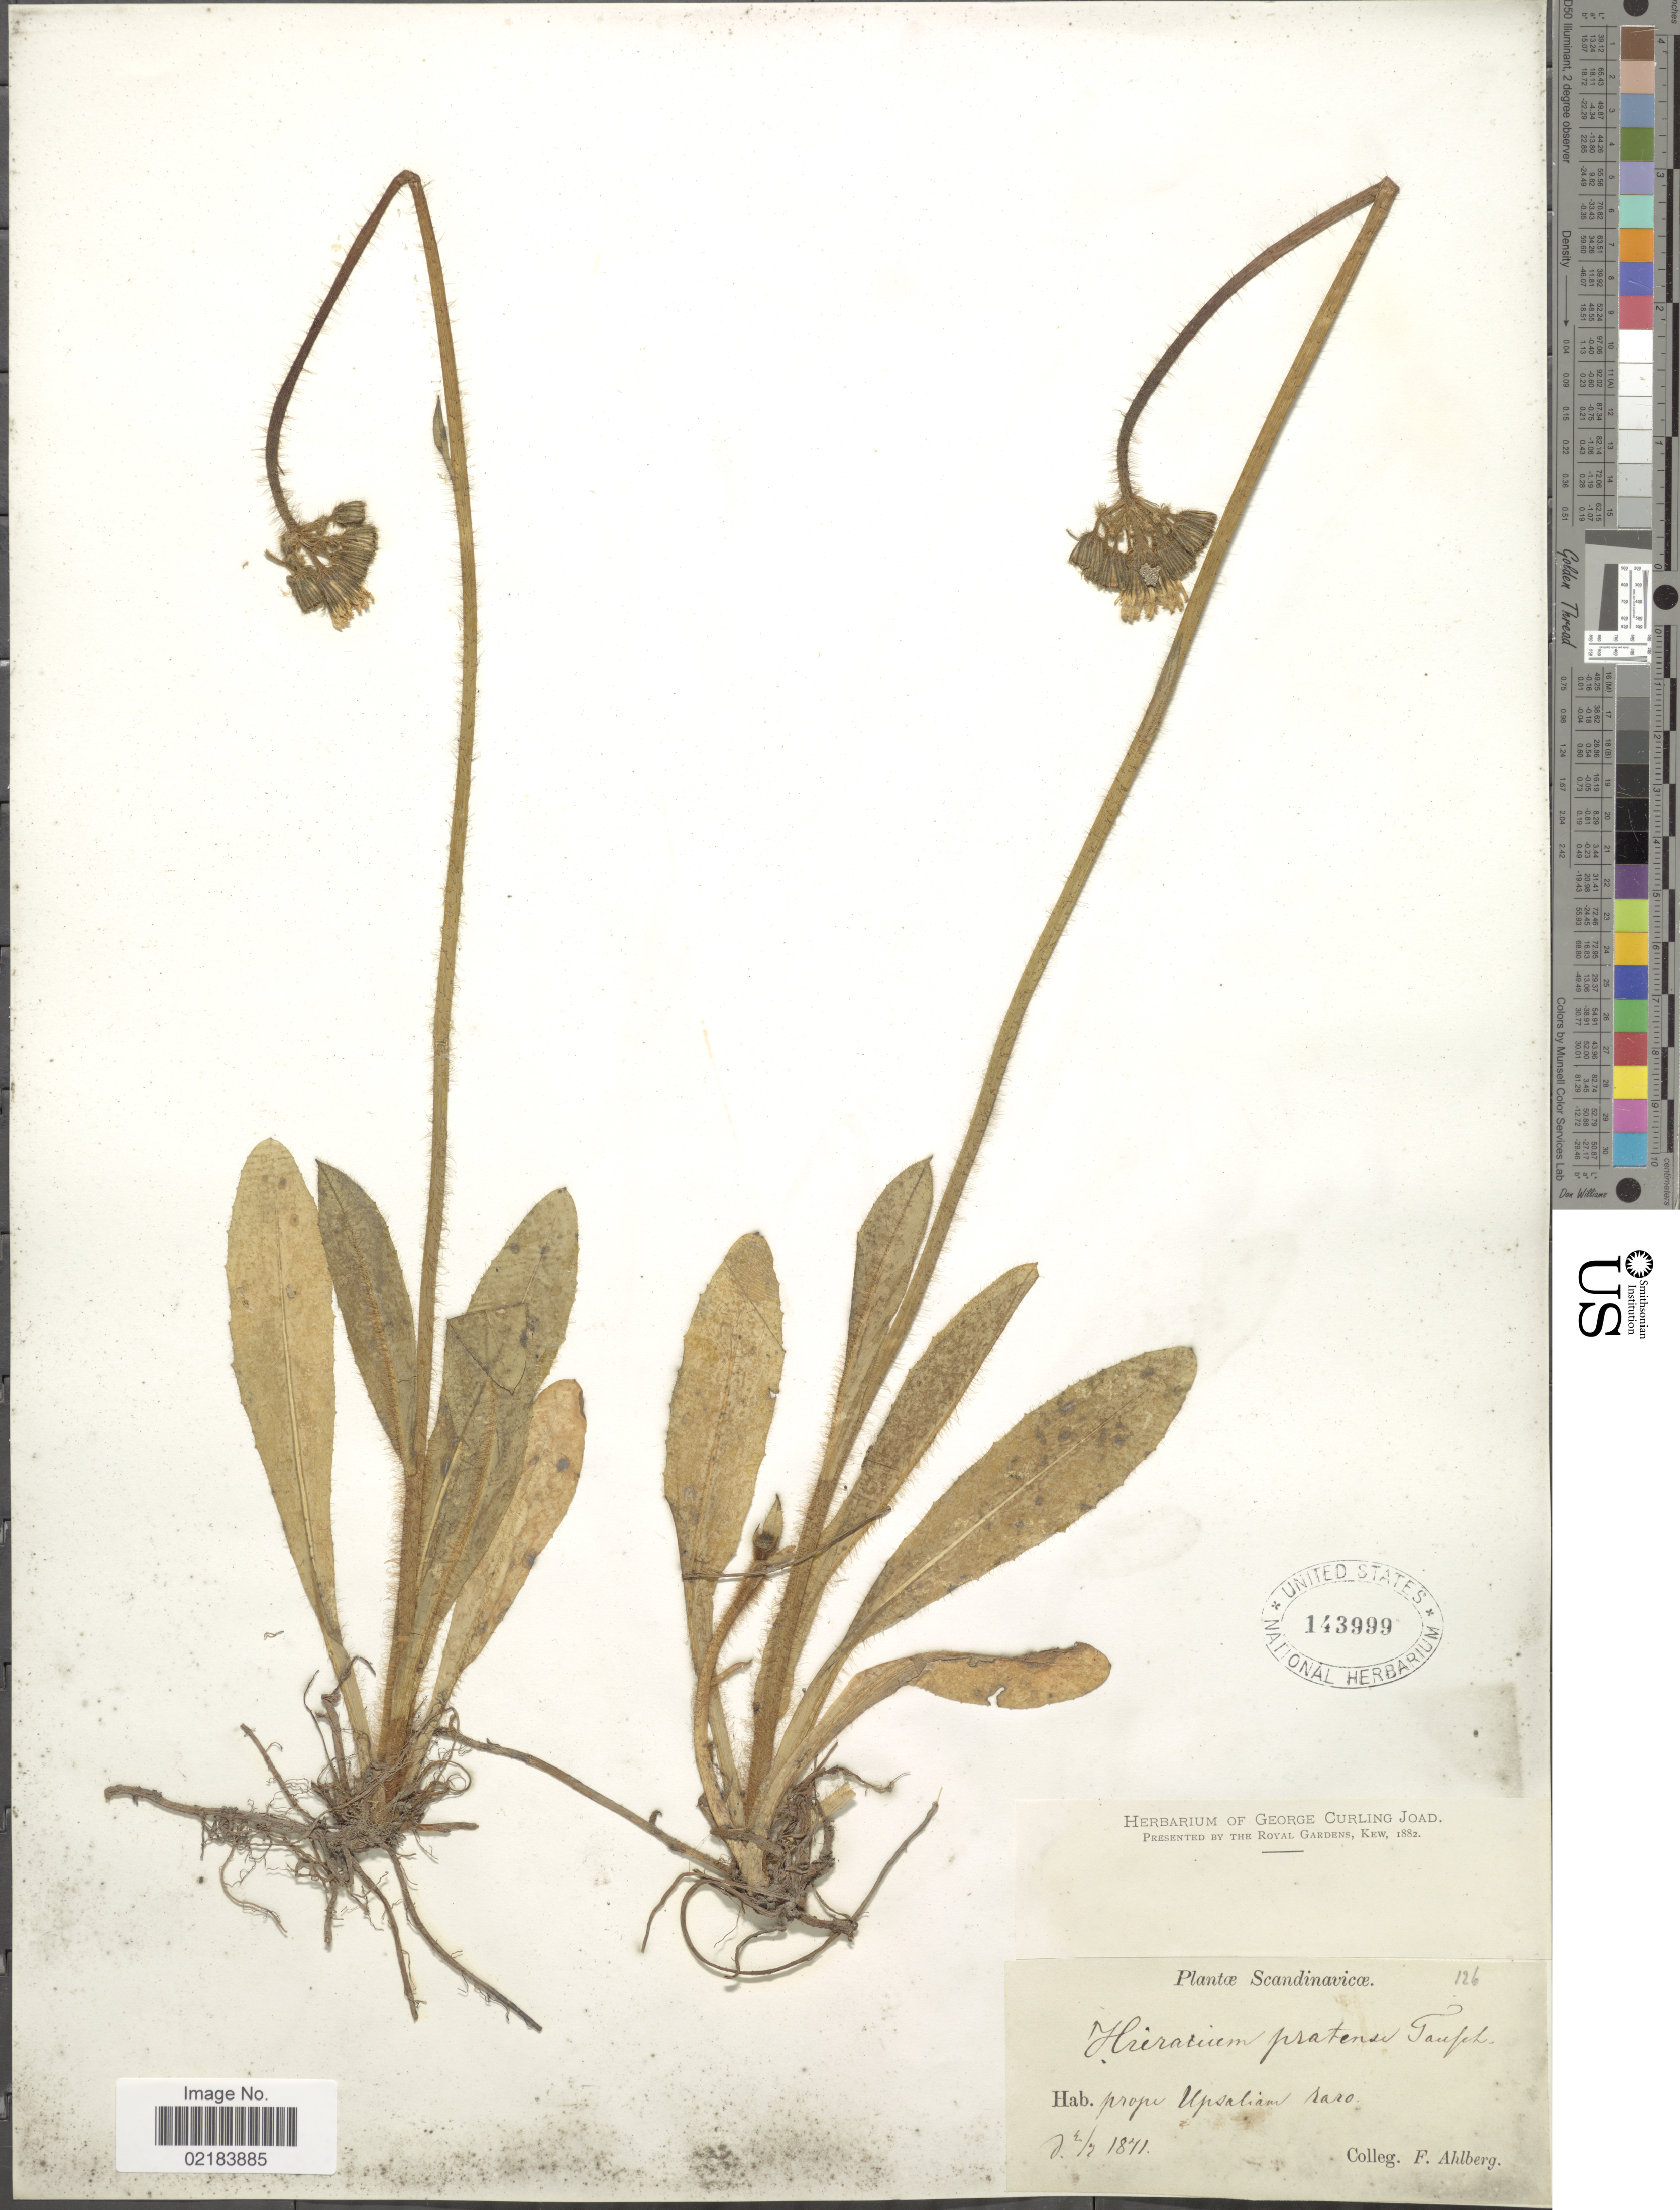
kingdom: Plantae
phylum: Tracheophyta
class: Magnoliopsida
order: Asterales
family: Asteraceae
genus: Pilosella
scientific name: Pilosella caespitosa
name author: (Dumort.) P. D. Sell & C. West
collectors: F. Ahlberg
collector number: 126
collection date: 1871-09-03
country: Sweden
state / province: Uppsala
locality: Upsaliae raro, Scandinavicae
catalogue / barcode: US 143999